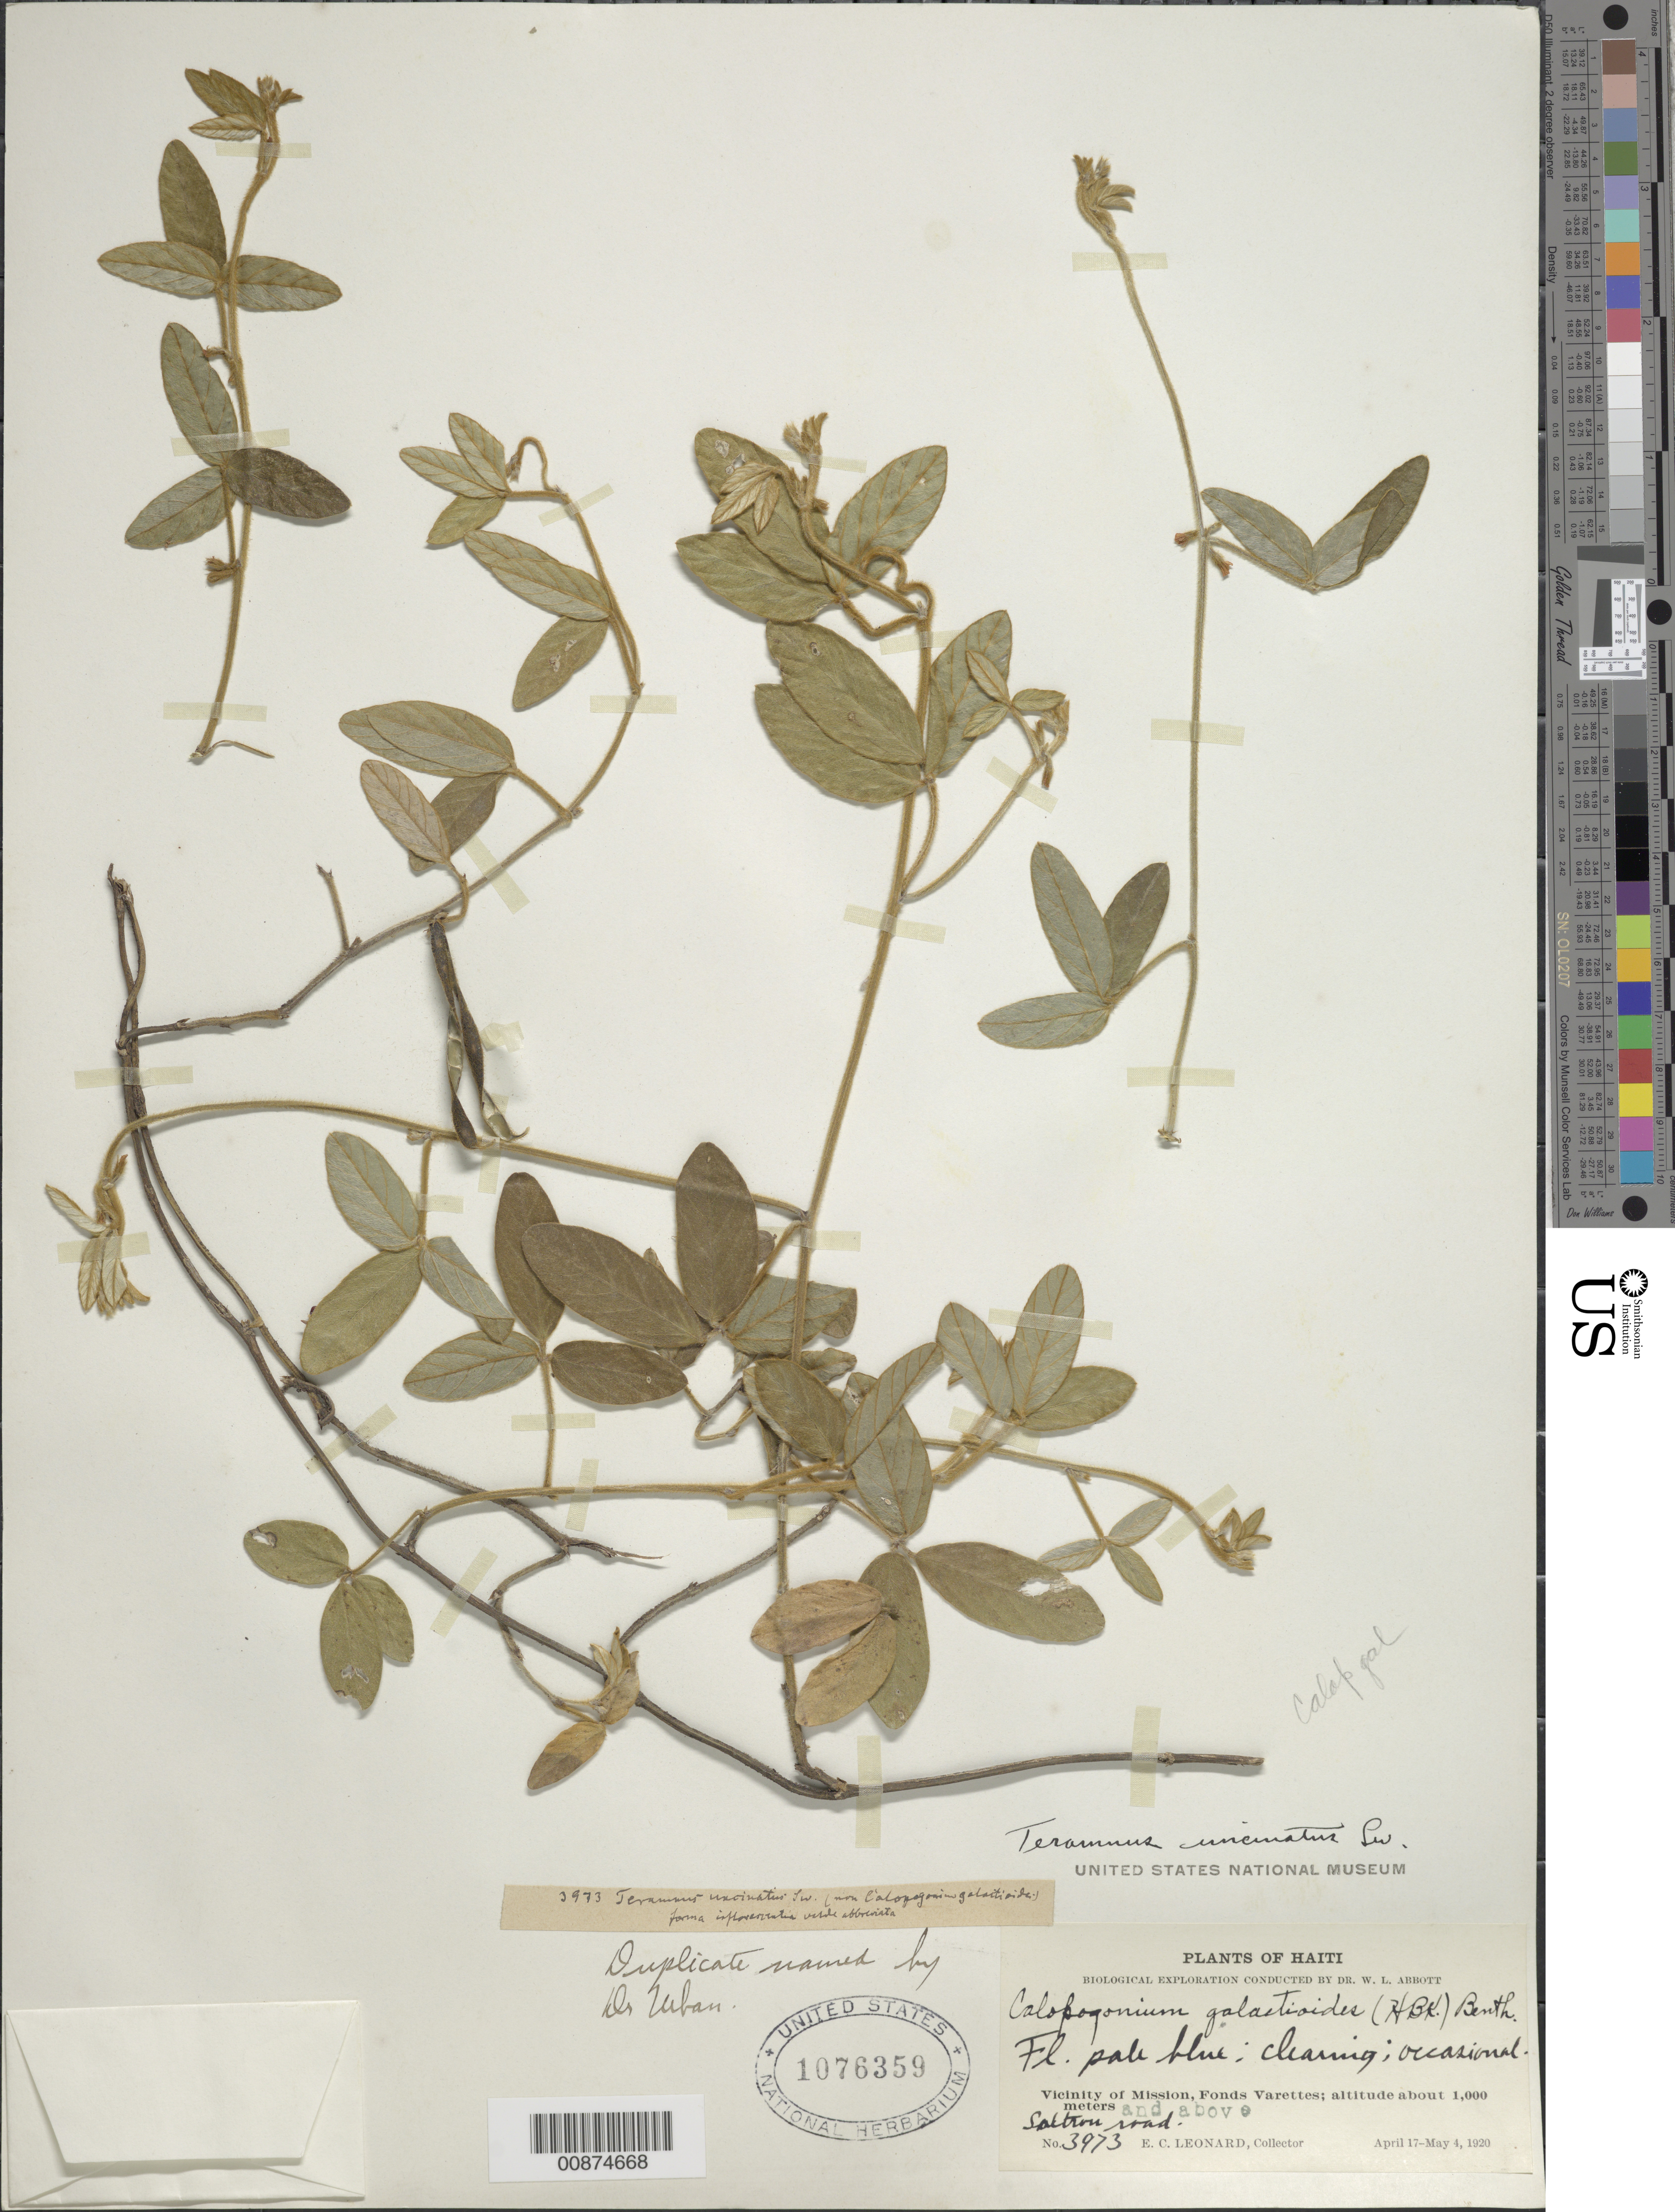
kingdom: Plantae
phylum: Tracheophyta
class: Magnoliopsida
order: Fabales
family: Fabaceae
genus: Teramnus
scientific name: Teramnus uncinatus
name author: (L.) Sw.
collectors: E. C. Leonard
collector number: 3973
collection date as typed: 17 Apr 1920 to 04 May 1920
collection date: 1920-04-17/1920-05-04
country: Haiti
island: Hispaniola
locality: Vicinity of Mission, Fonds Varettes. Saltrou road.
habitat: Clearing.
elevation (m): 1000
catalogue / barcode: US 1076359